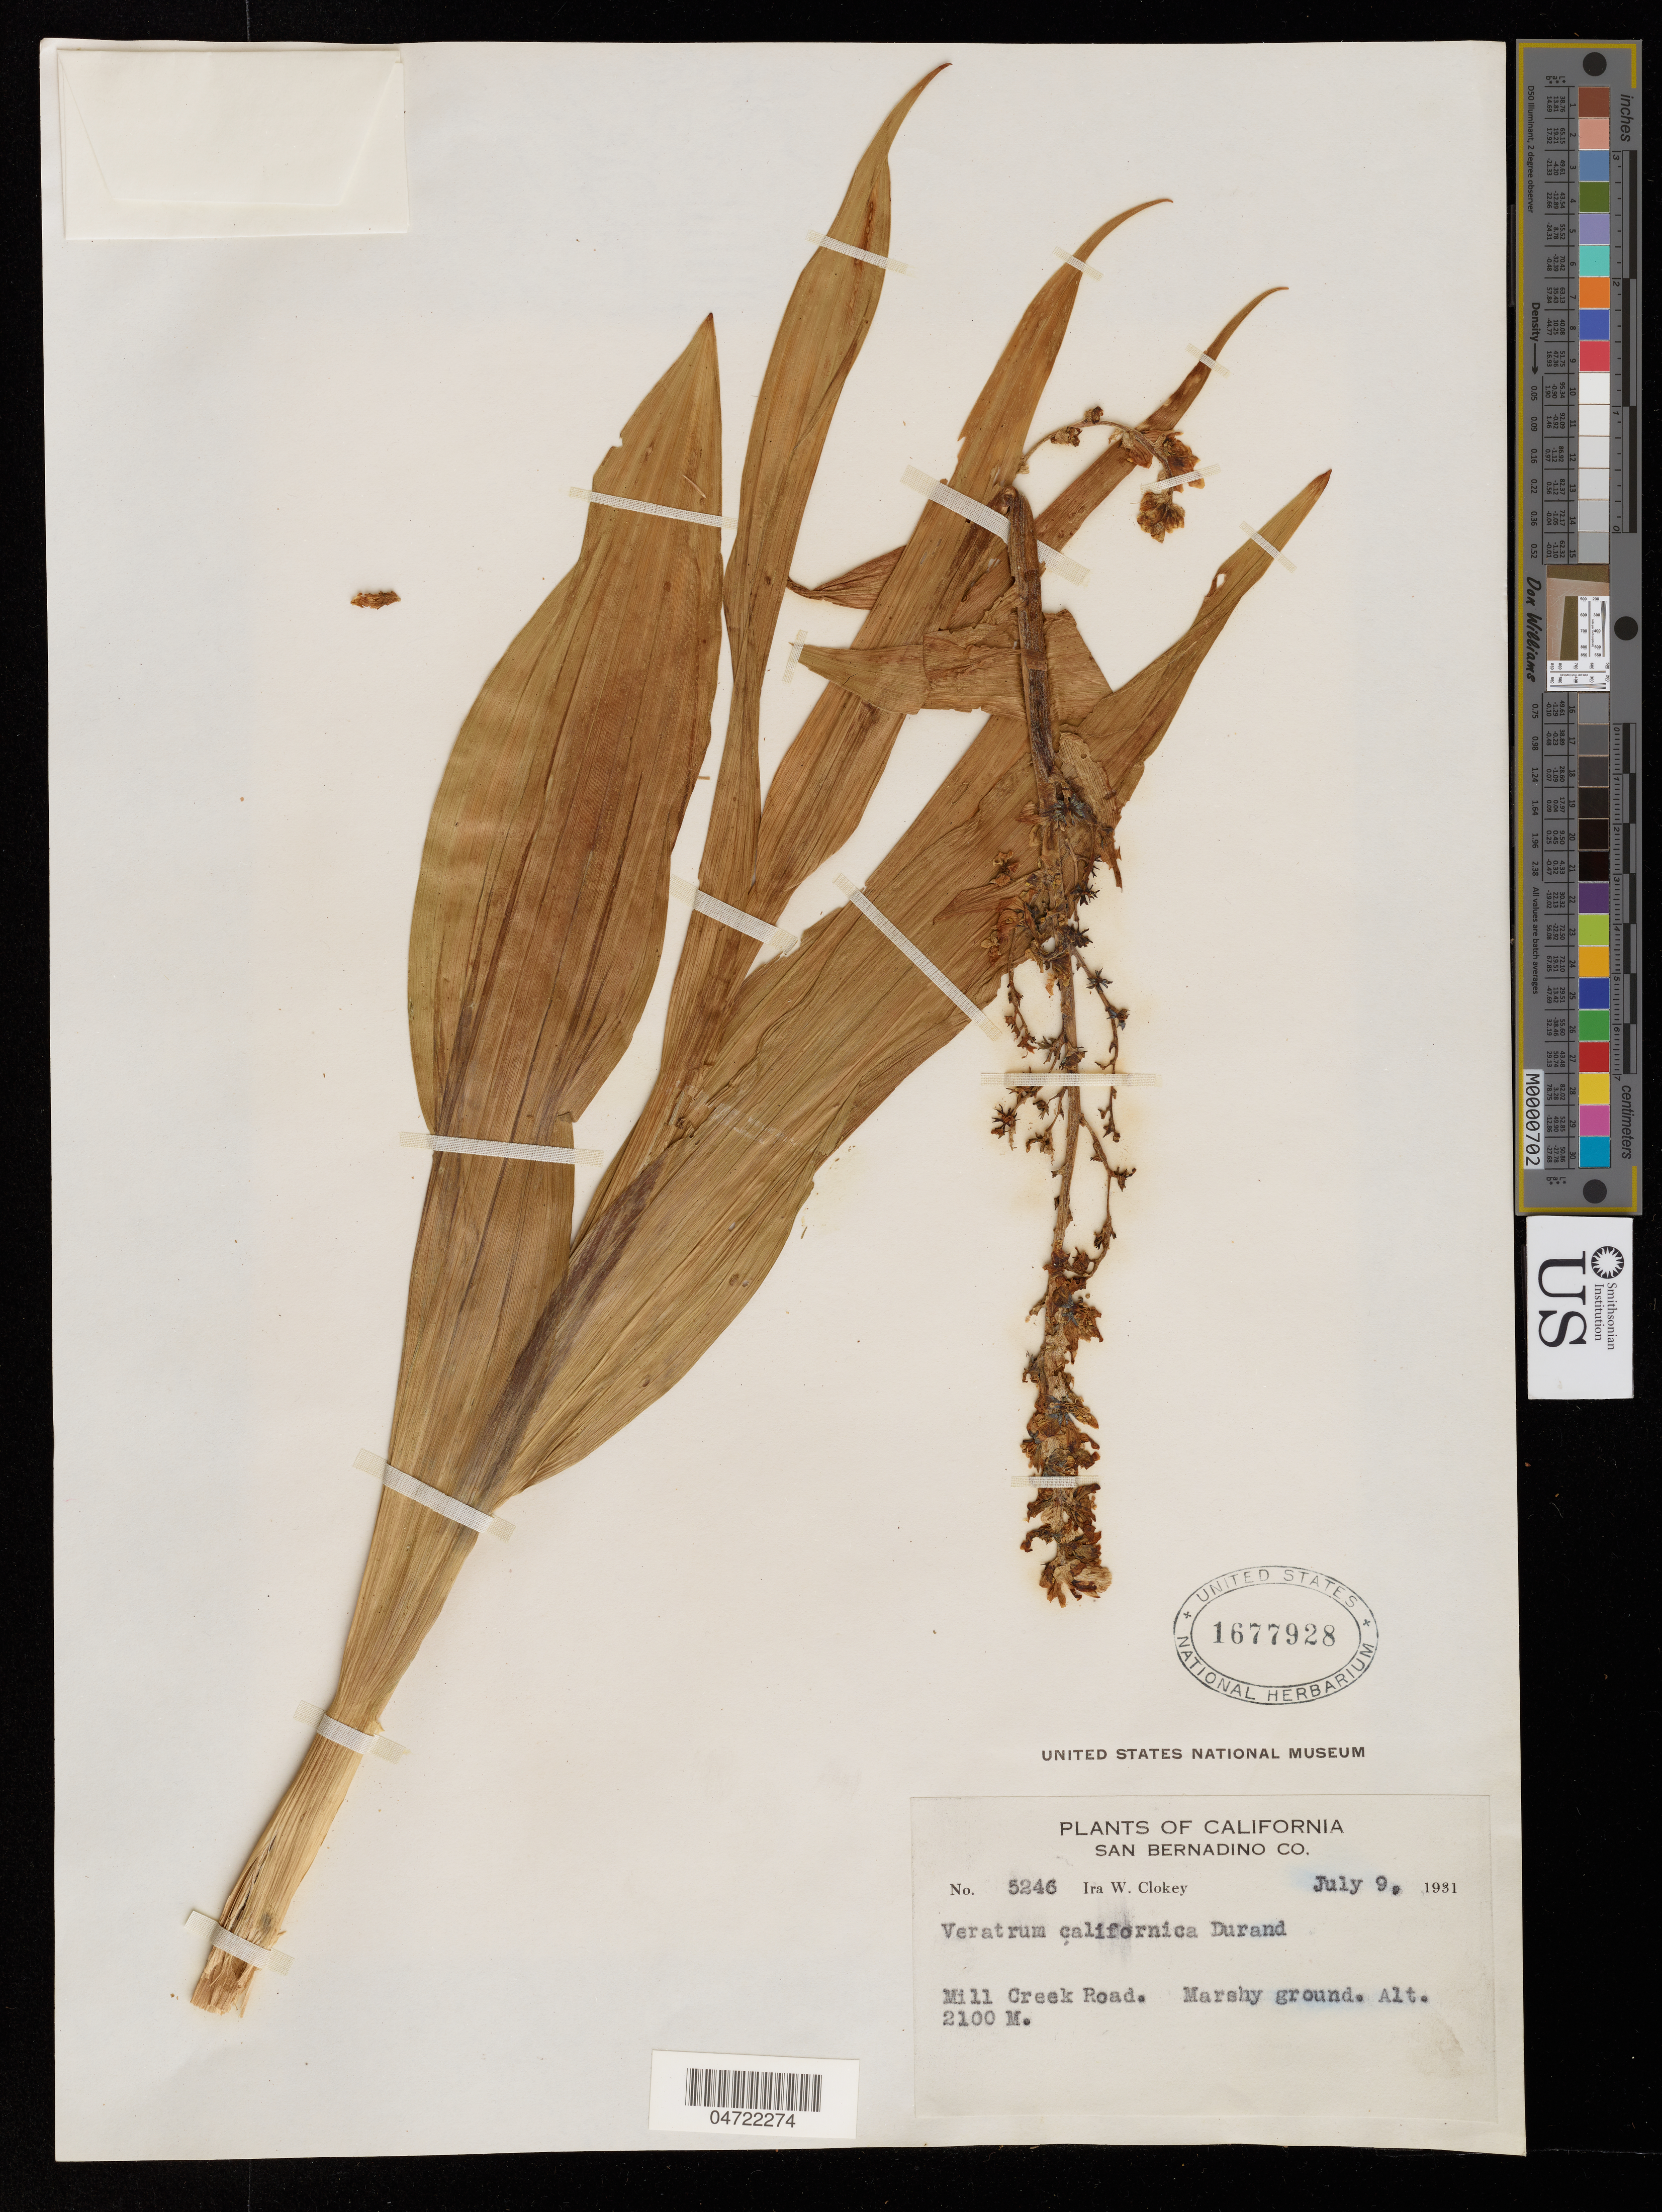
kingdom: Plantae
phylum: Tracheophyta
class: Liliopsida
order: Liliales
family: Melanthiaceae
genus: Veratrum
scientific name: Veratrum californicum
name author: Durand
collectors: I. W. Clokey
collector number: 5246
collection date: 1931-07-09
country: United States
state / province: California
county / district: San Bernardino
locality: San Bernardino Co., Bluff Lake, wet meadow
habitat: Marshy ground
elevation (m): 2200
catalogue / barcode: US 1677928